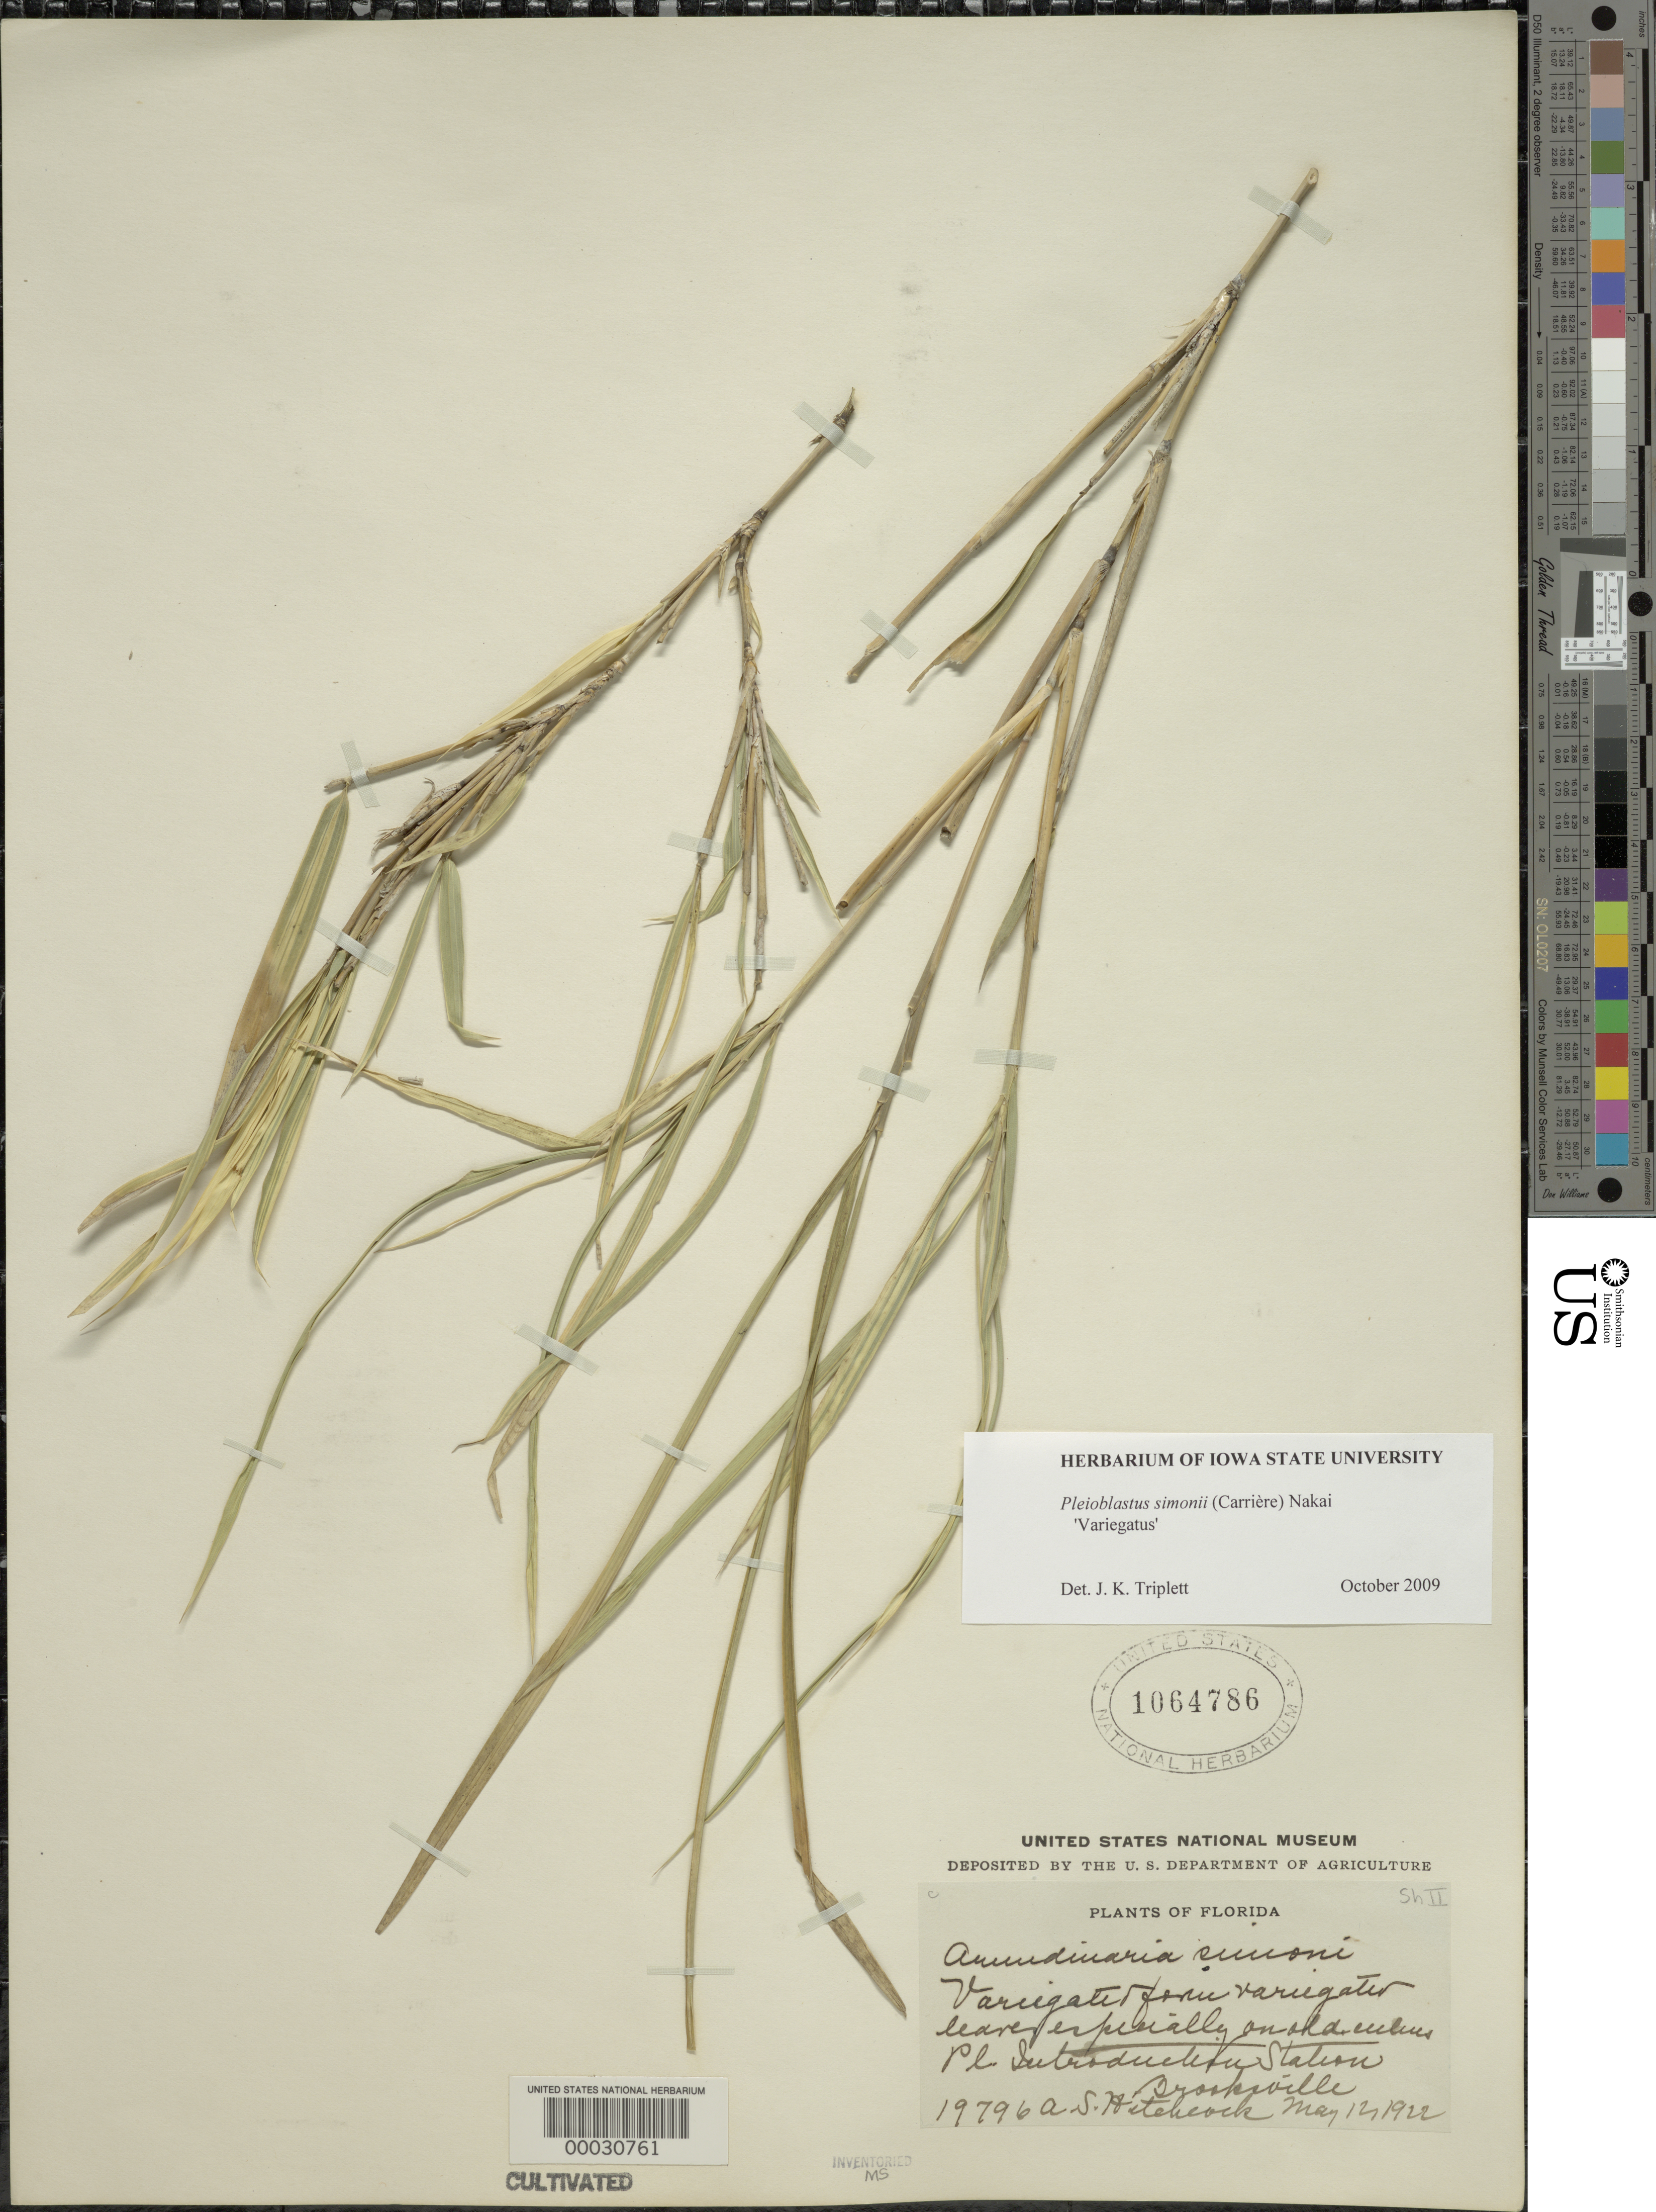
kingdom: Plantae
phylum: Tracheophyta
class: Liliopsida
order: Poales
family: Poaceae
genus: Pleioblastus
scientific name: Pleioblastus simonii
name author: (Carrière) Nakai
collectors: A. S. Hitchcock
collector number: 19796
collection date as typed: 12 May 1922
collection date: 1922-05-12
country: United States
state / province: Florida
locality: Plant introduction station-brooksville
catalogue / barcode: US 1064786